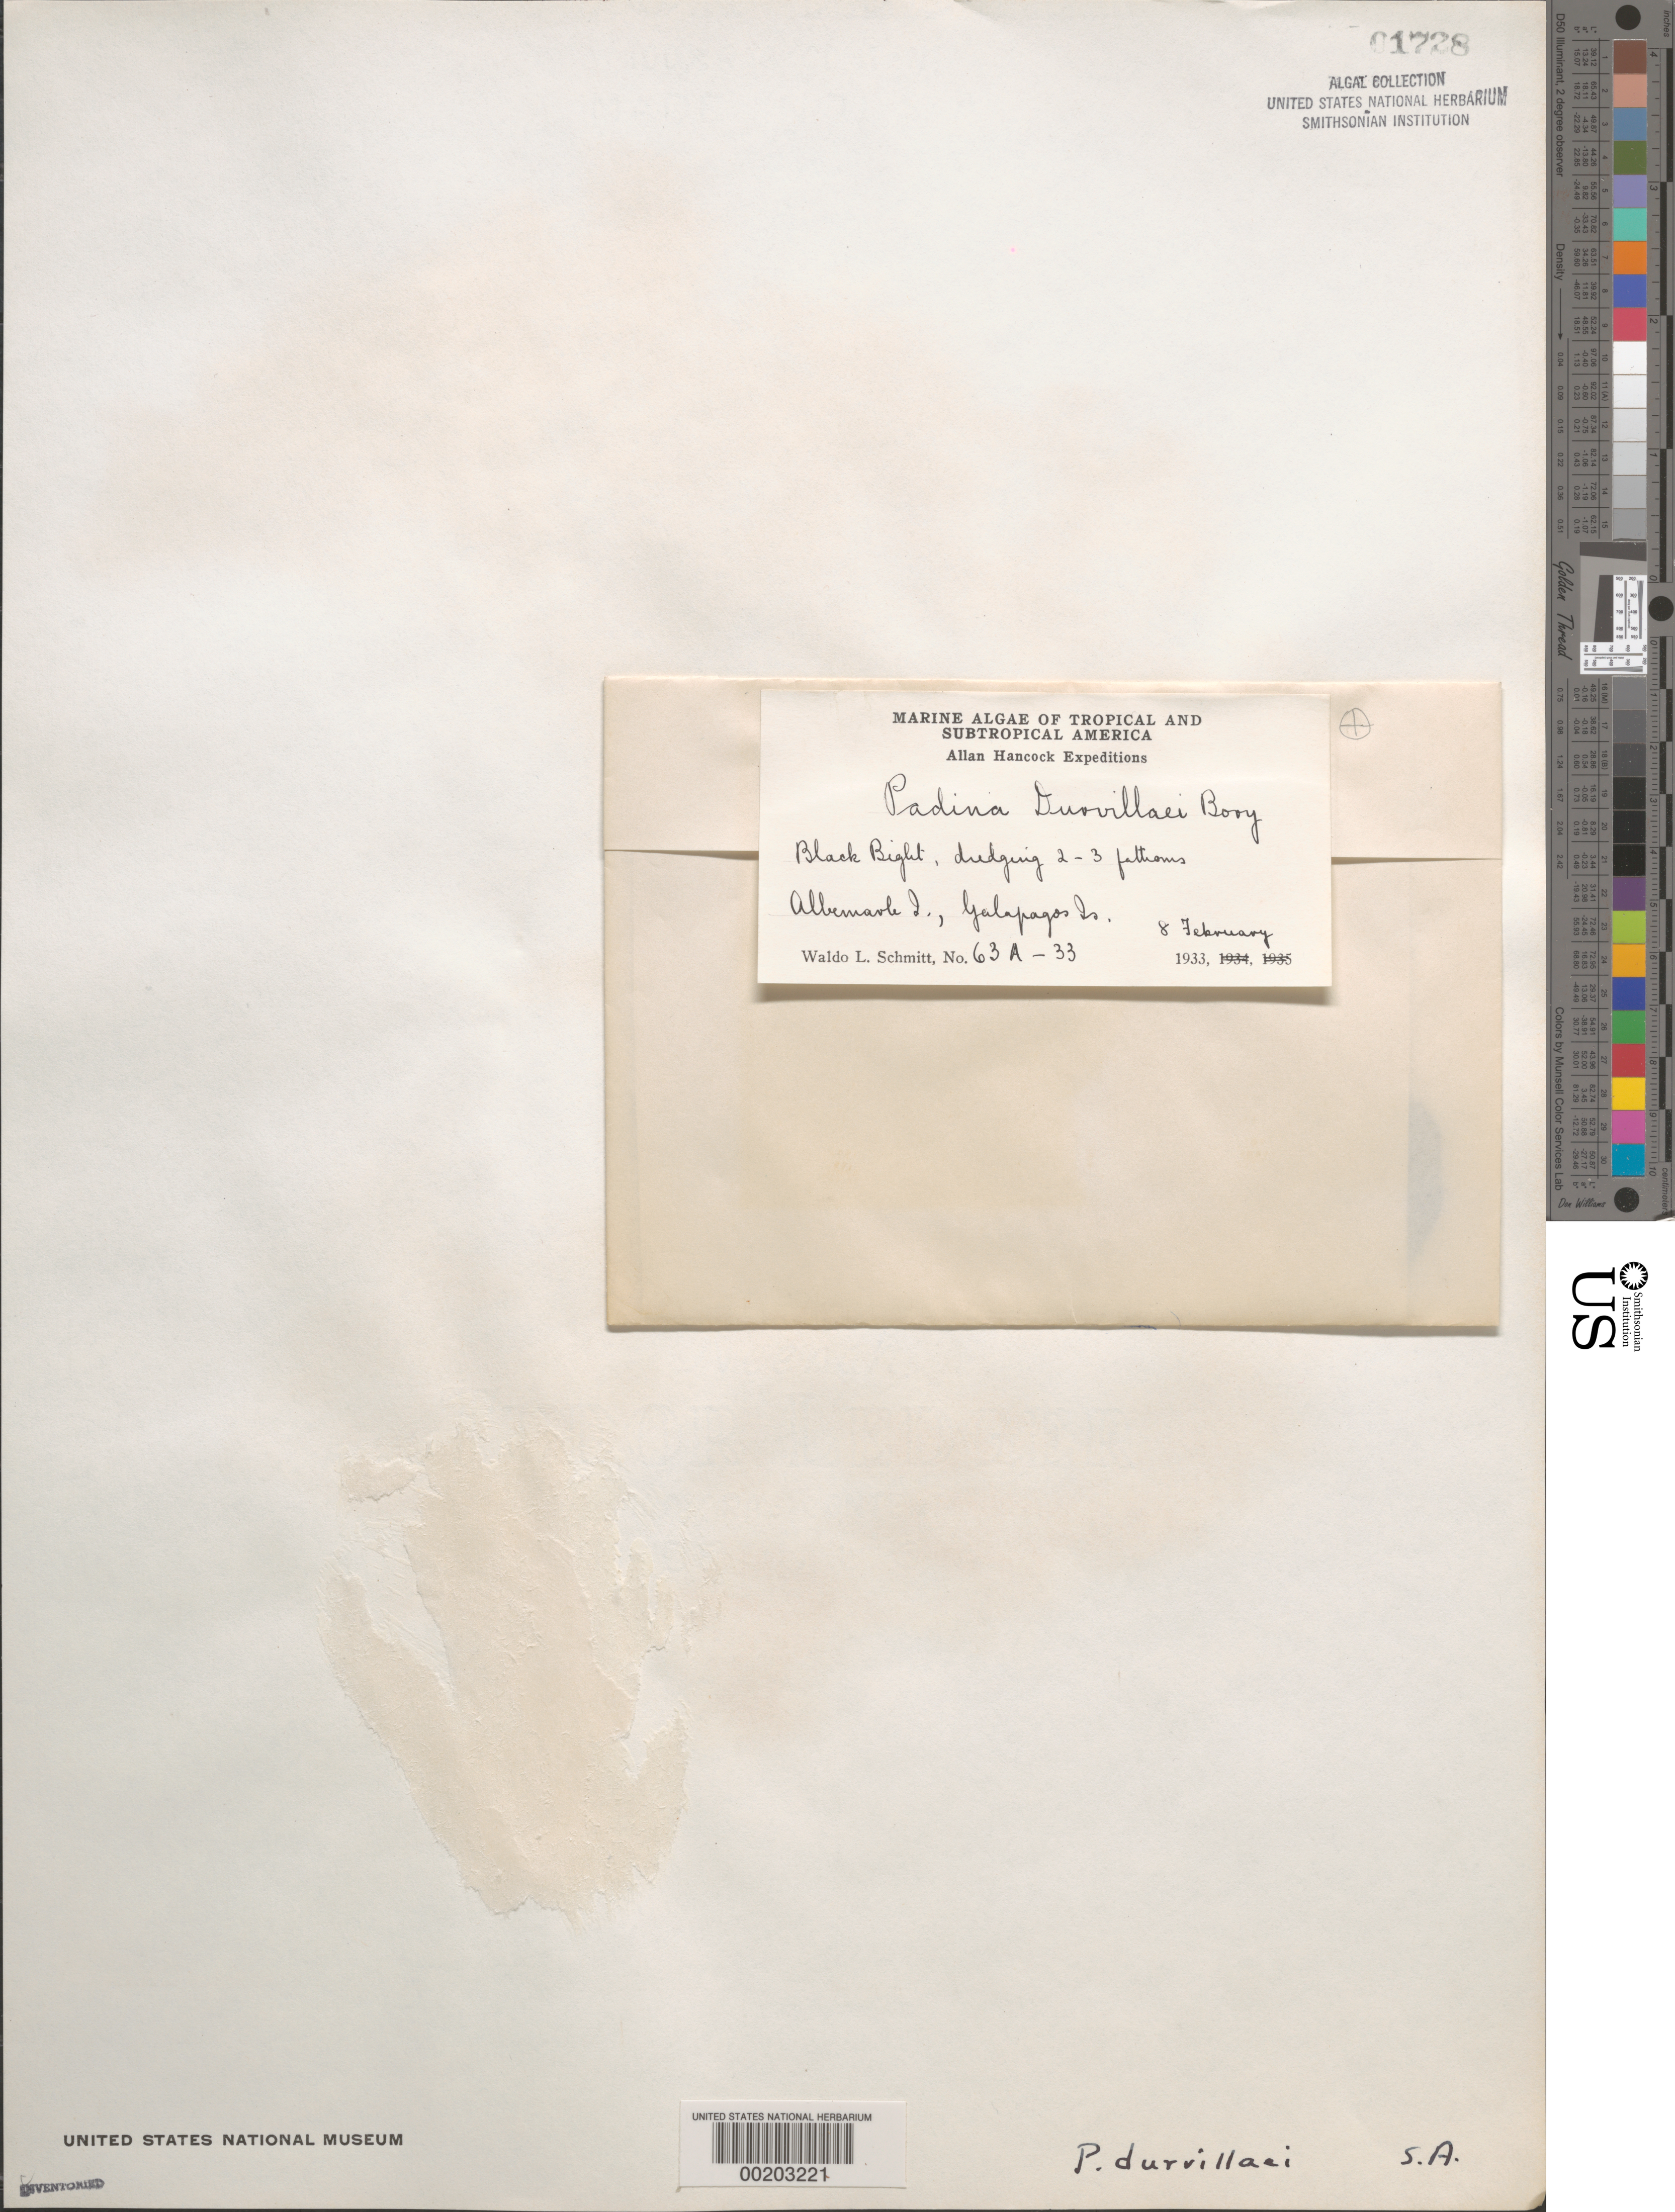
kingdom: Chromista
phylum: Ochrophyta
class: Phaeophyceae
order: Dictyotales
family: Dictyotaceae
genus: Padina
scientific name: Padina durvillaei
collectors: W. L. Schmitt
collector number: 63a-33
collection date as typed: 08 Feb 1933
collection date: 1933-02-08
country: Ecuador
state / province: Colón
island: Isabela [Albemarle]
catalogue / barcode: US 1728